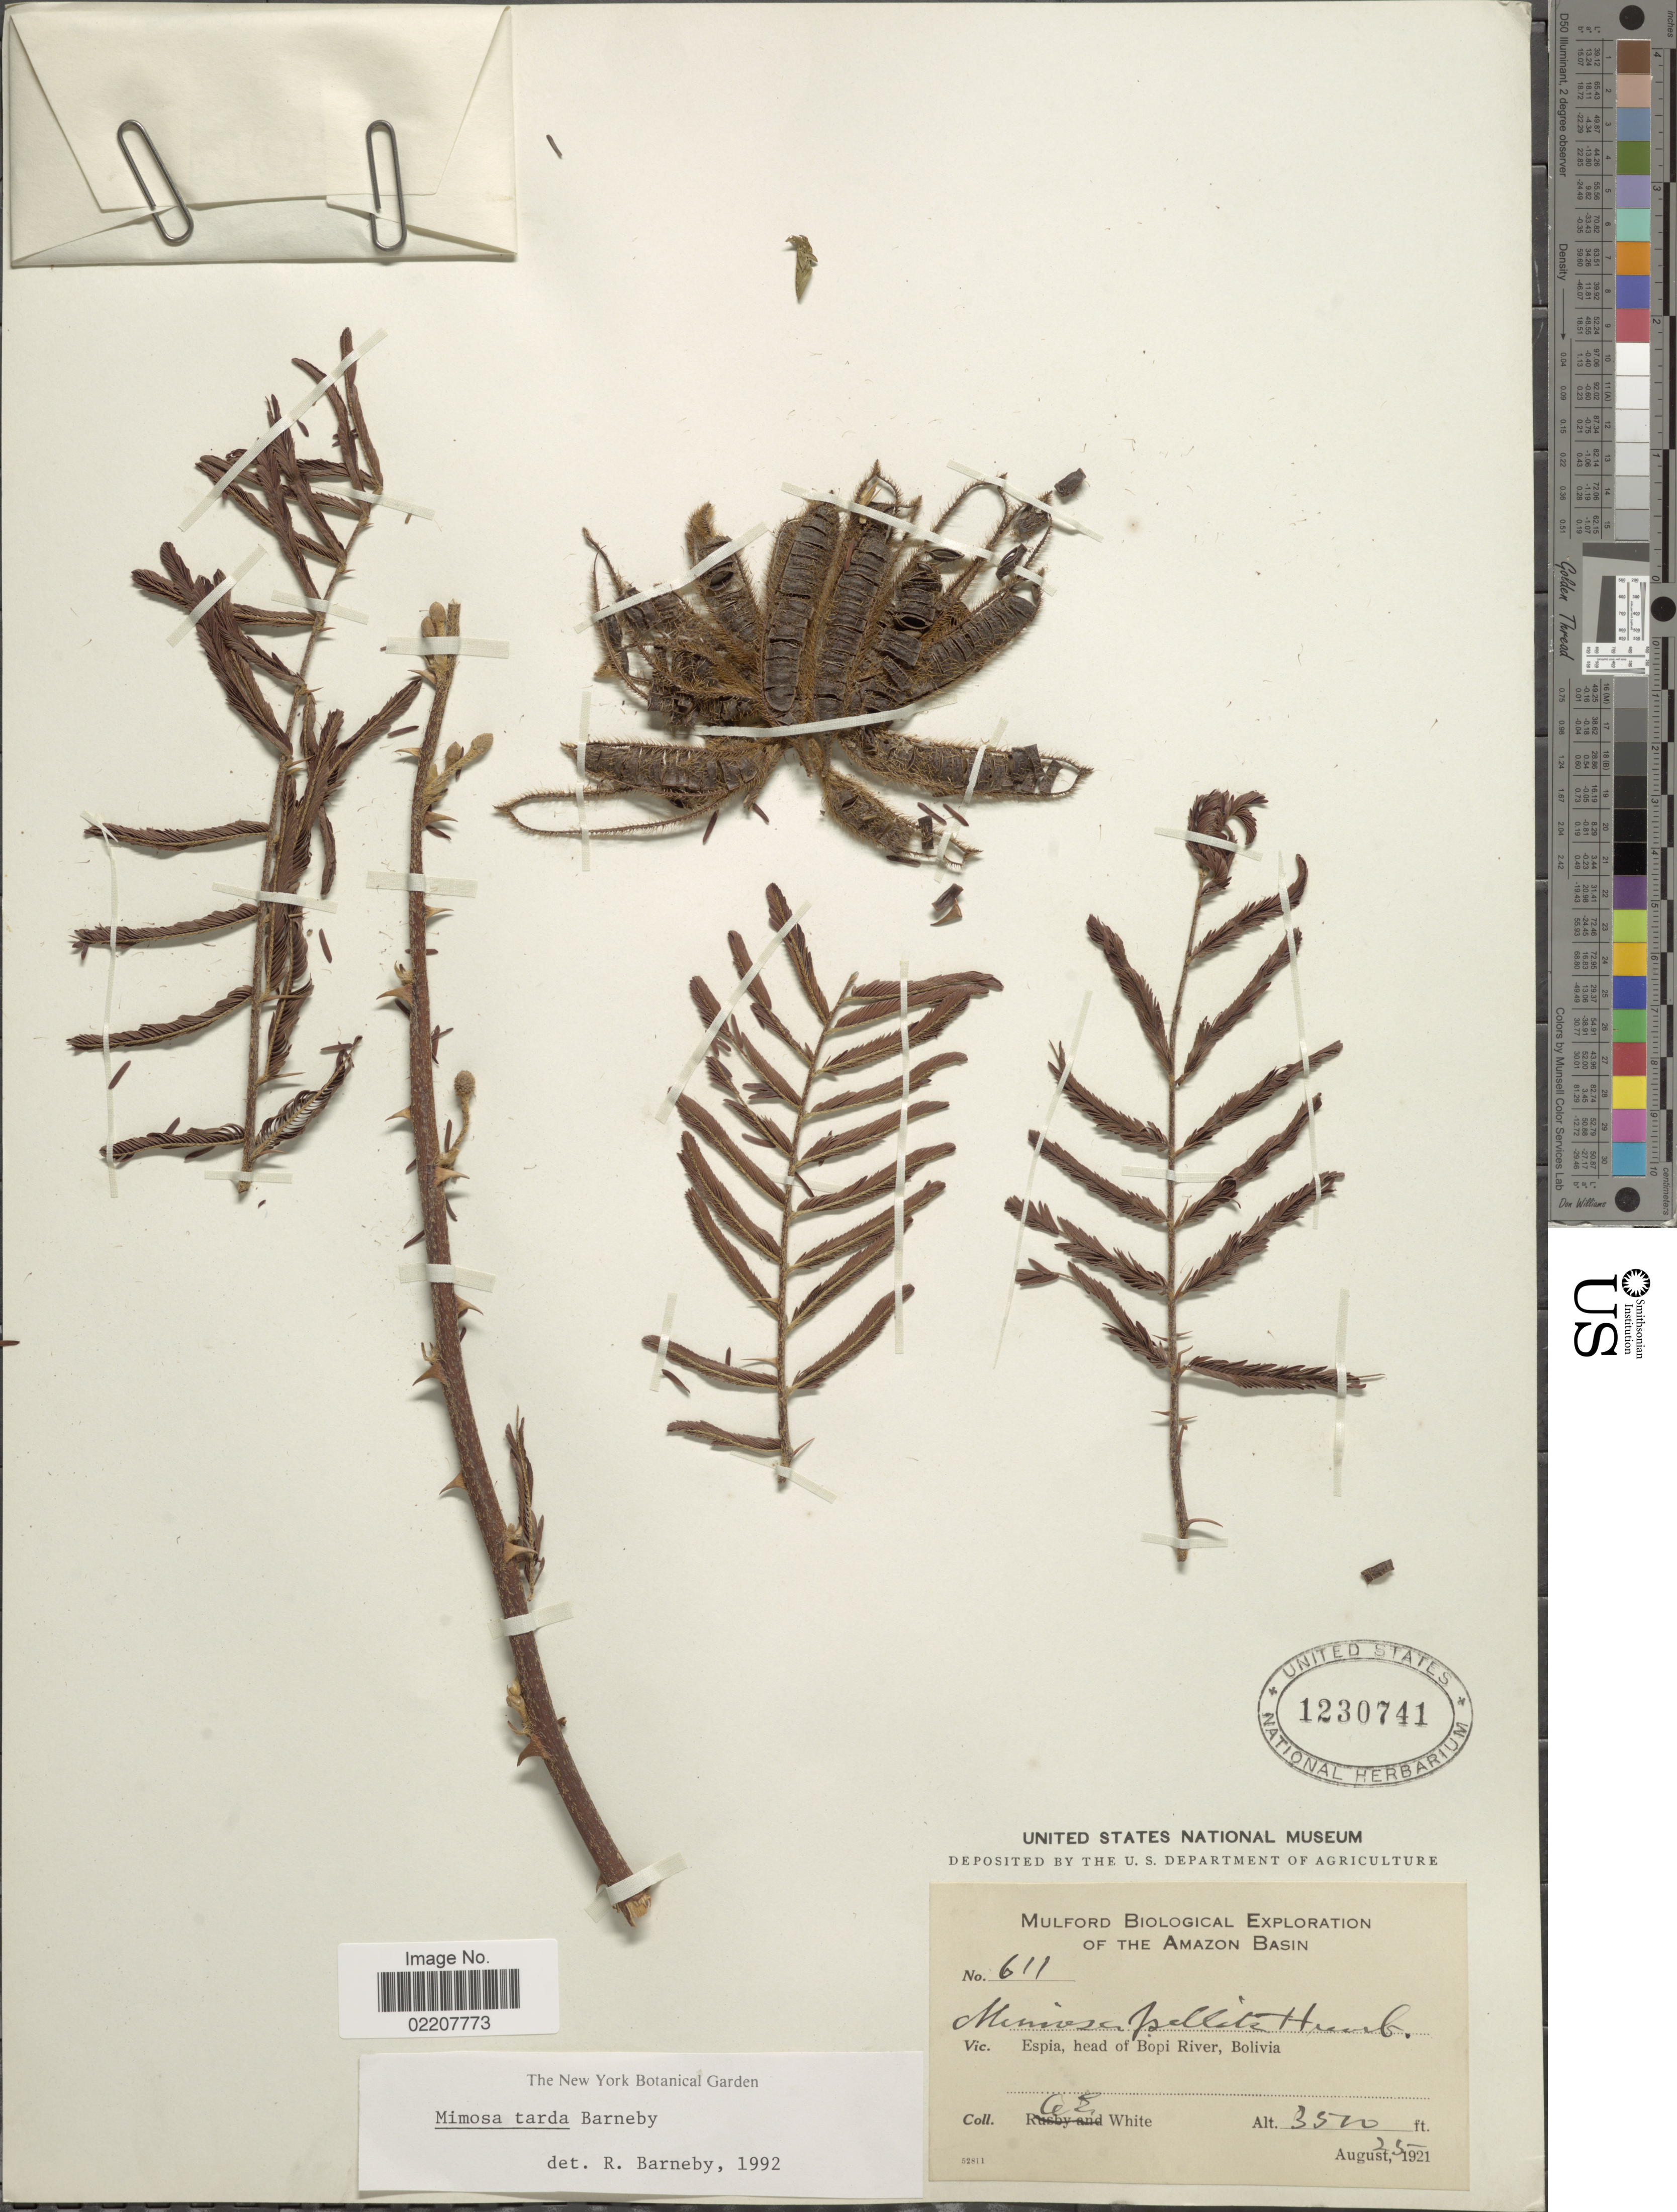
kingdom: Plantae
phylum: Tracheophyta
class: Magnoliopsida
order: Fabales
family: Fabaceae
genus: Mimosa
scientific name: Mimosa tarda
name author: Barneby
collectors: O. E. White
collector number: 611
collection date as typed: August 25, 1921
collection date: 1921-08-25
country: Bolivia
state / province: La Paz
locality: Espia, head of Bopi River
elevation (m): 1067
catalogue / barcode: US 1230741